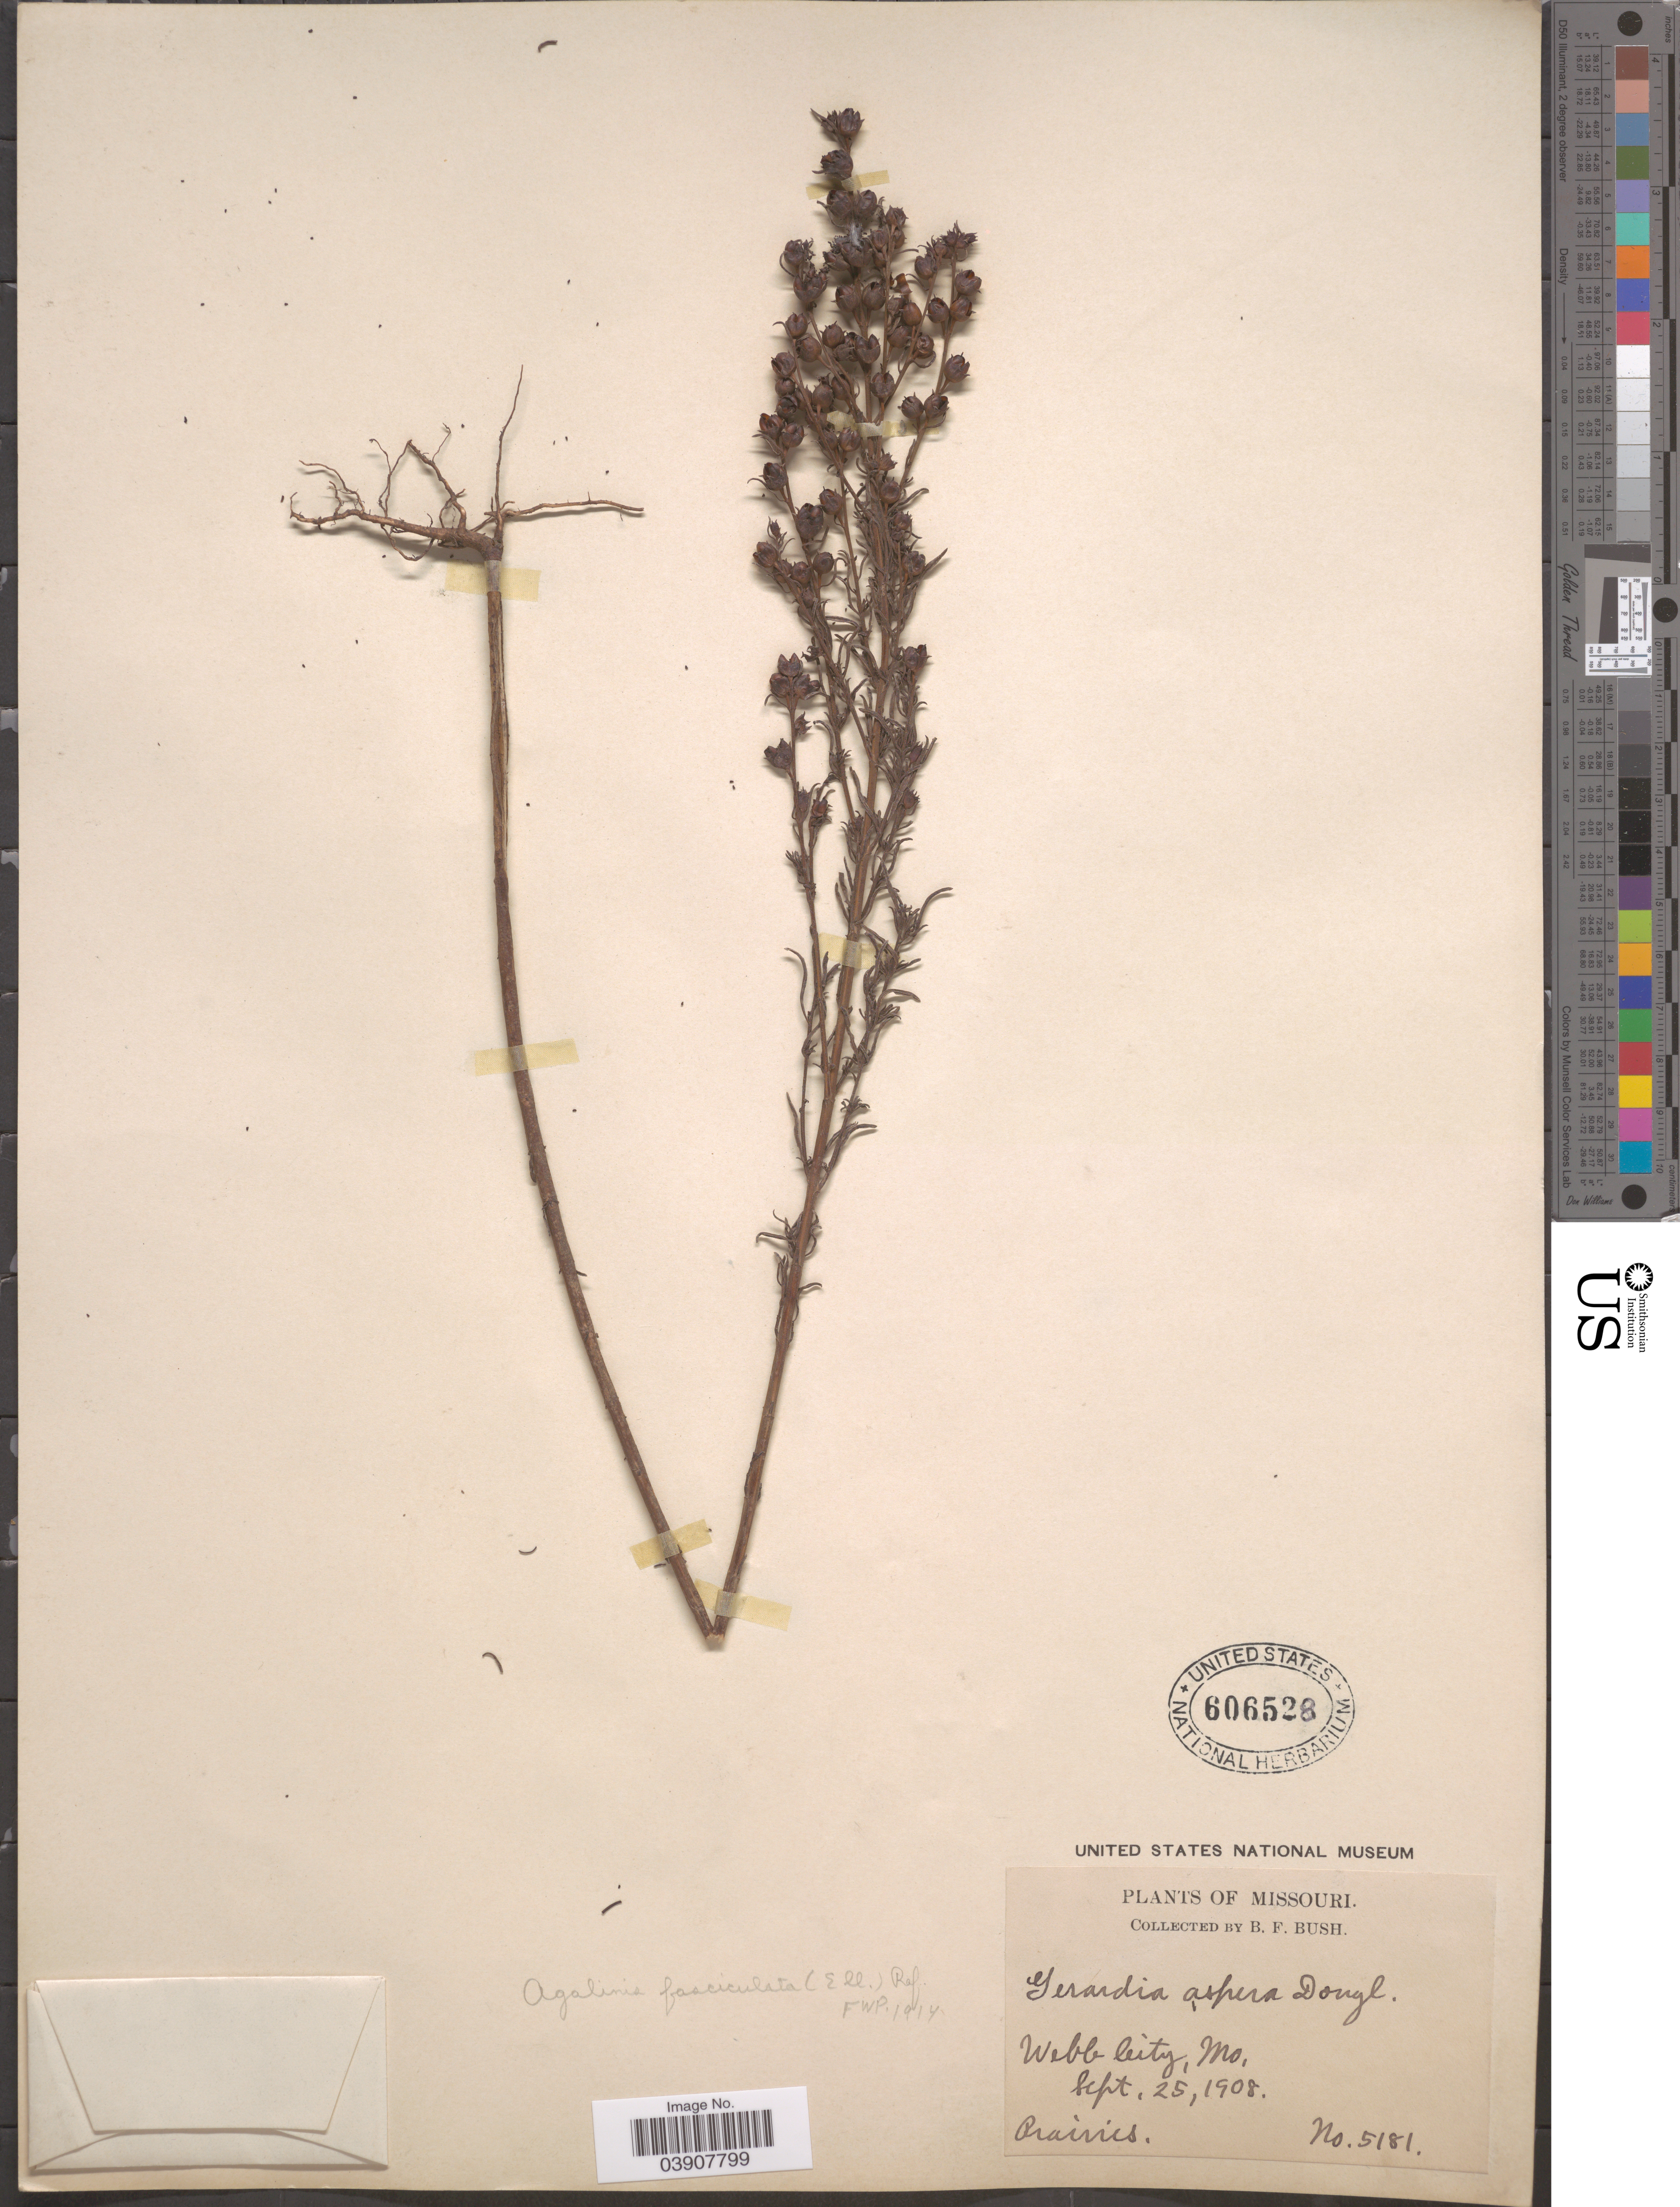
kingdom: Plantae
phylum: Tracheophyta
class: Magnoliopsida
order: Lamiales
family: Orobanchaceae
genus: Agalinis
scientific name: Agalinis fasciculata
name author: (Elliott) Raf.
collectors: B. F. Bush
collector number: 5181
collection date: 1908-09-25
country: United States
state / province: Missouri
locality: Webb City.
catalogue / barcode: US 606528